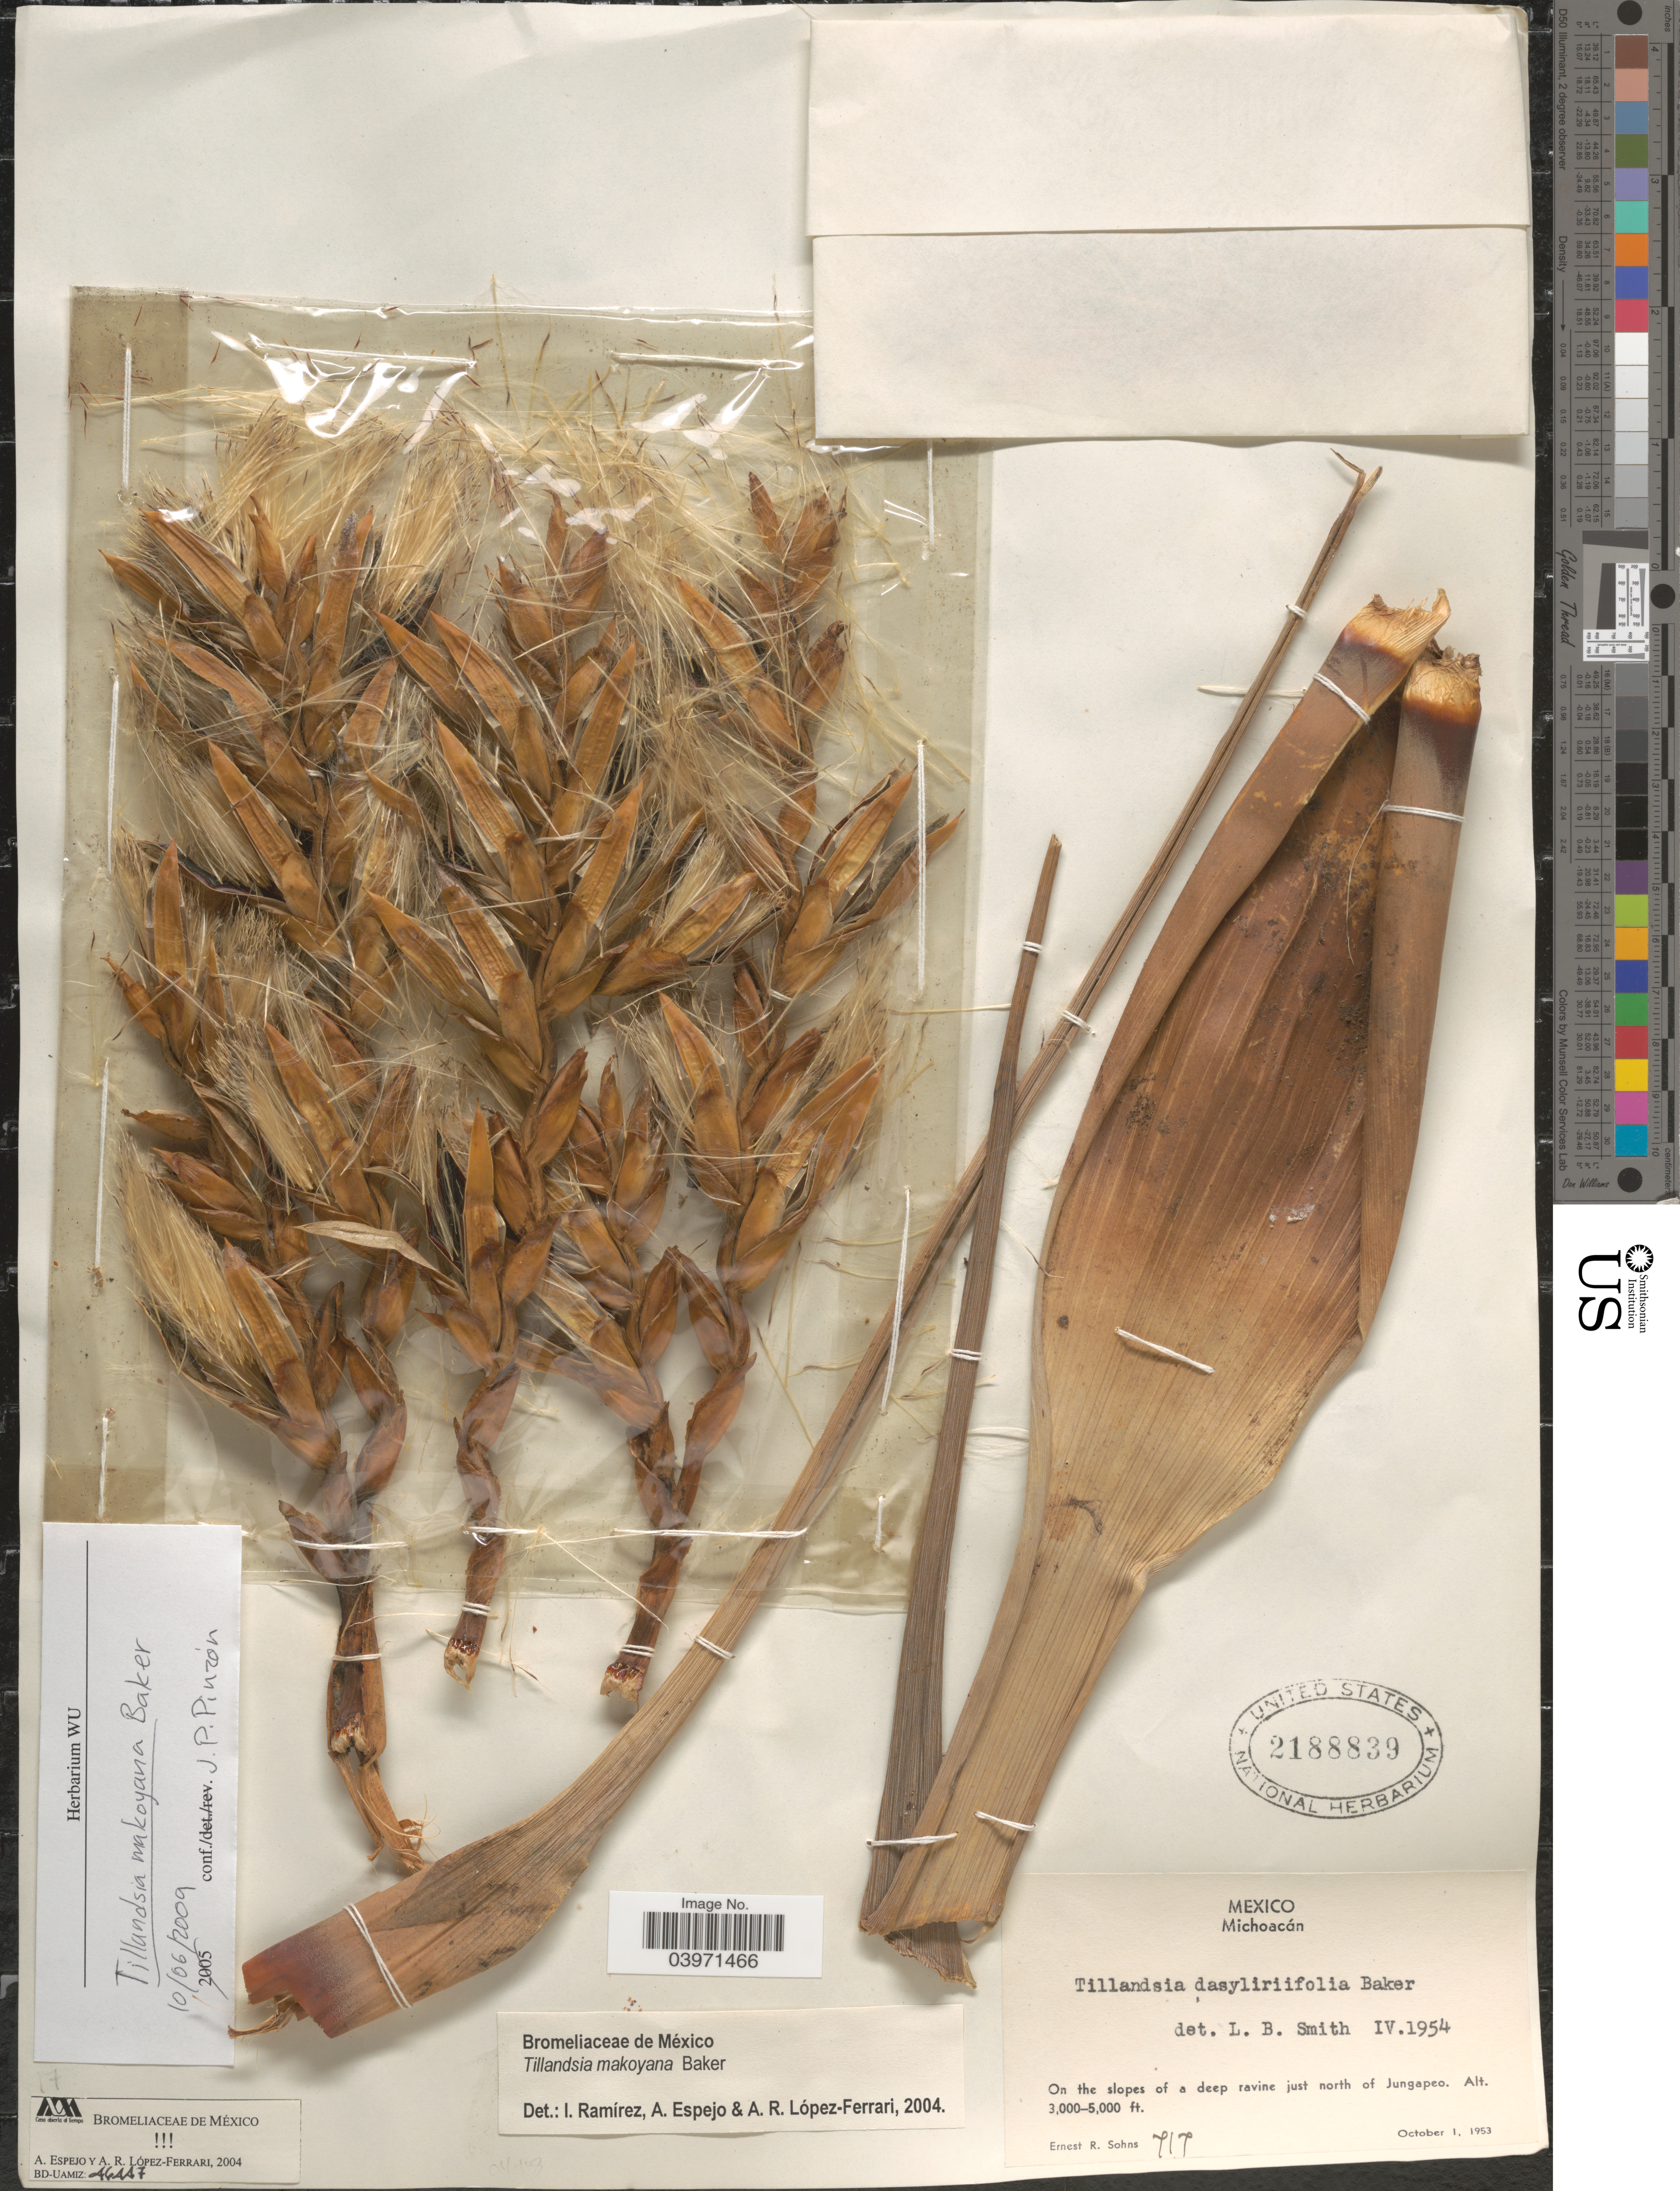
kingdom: Plantae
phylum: Tracheophyta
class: Liliopsida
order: Poales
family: Bromeliaceae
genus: Tillandsia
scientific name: Tillandsia makoyana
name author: Baker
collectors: E. R. Sohns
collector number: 717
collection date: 1953-10-01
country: Mexico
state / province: Michoacán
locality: On the slopes of a deep ravine just north of Jungapeo.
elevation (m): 914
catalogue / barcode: US 2188839